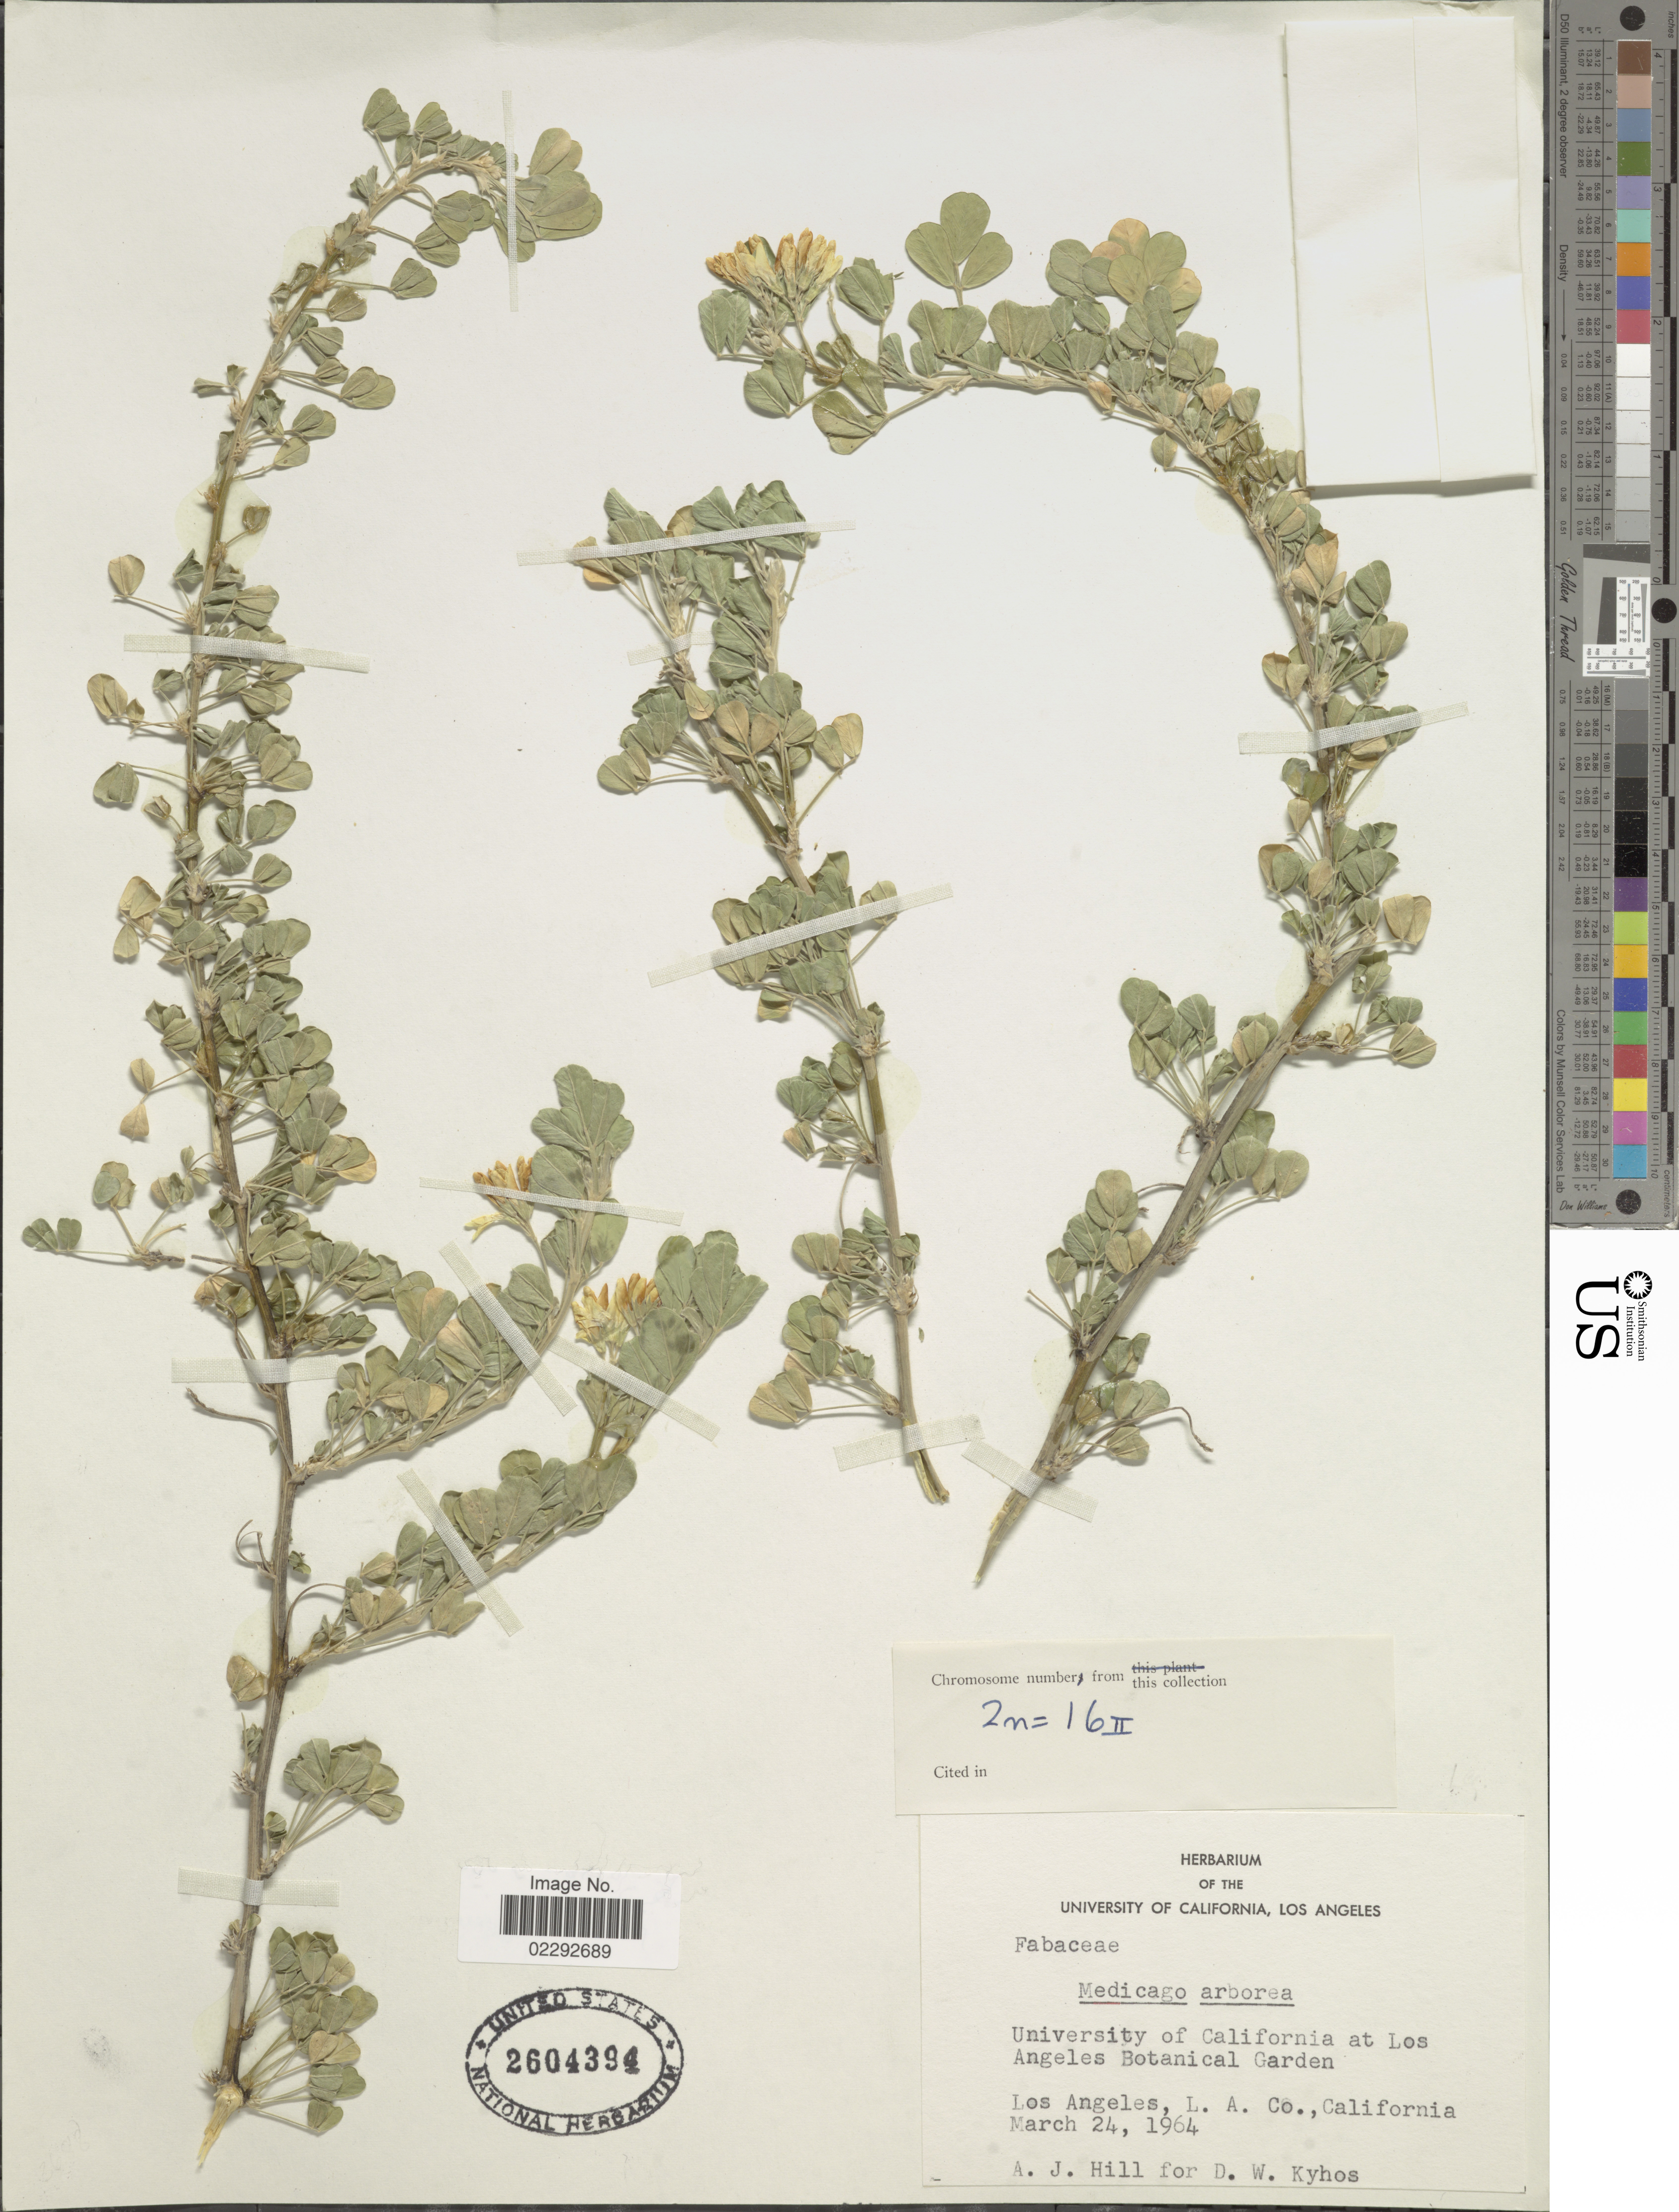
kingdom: Plantae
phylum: Tracheophyta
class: Magnoliopsida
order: Fabales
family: Fabaceae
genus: Medicago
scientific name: Medicago arborea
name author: L.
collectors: A. Hill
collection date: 1964-03-24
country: United States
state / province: California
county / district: Los Angeles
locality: University of california at Los Angeles Botanical Garden. Los Angeles, L. A. Co.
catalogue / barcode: US 2604394